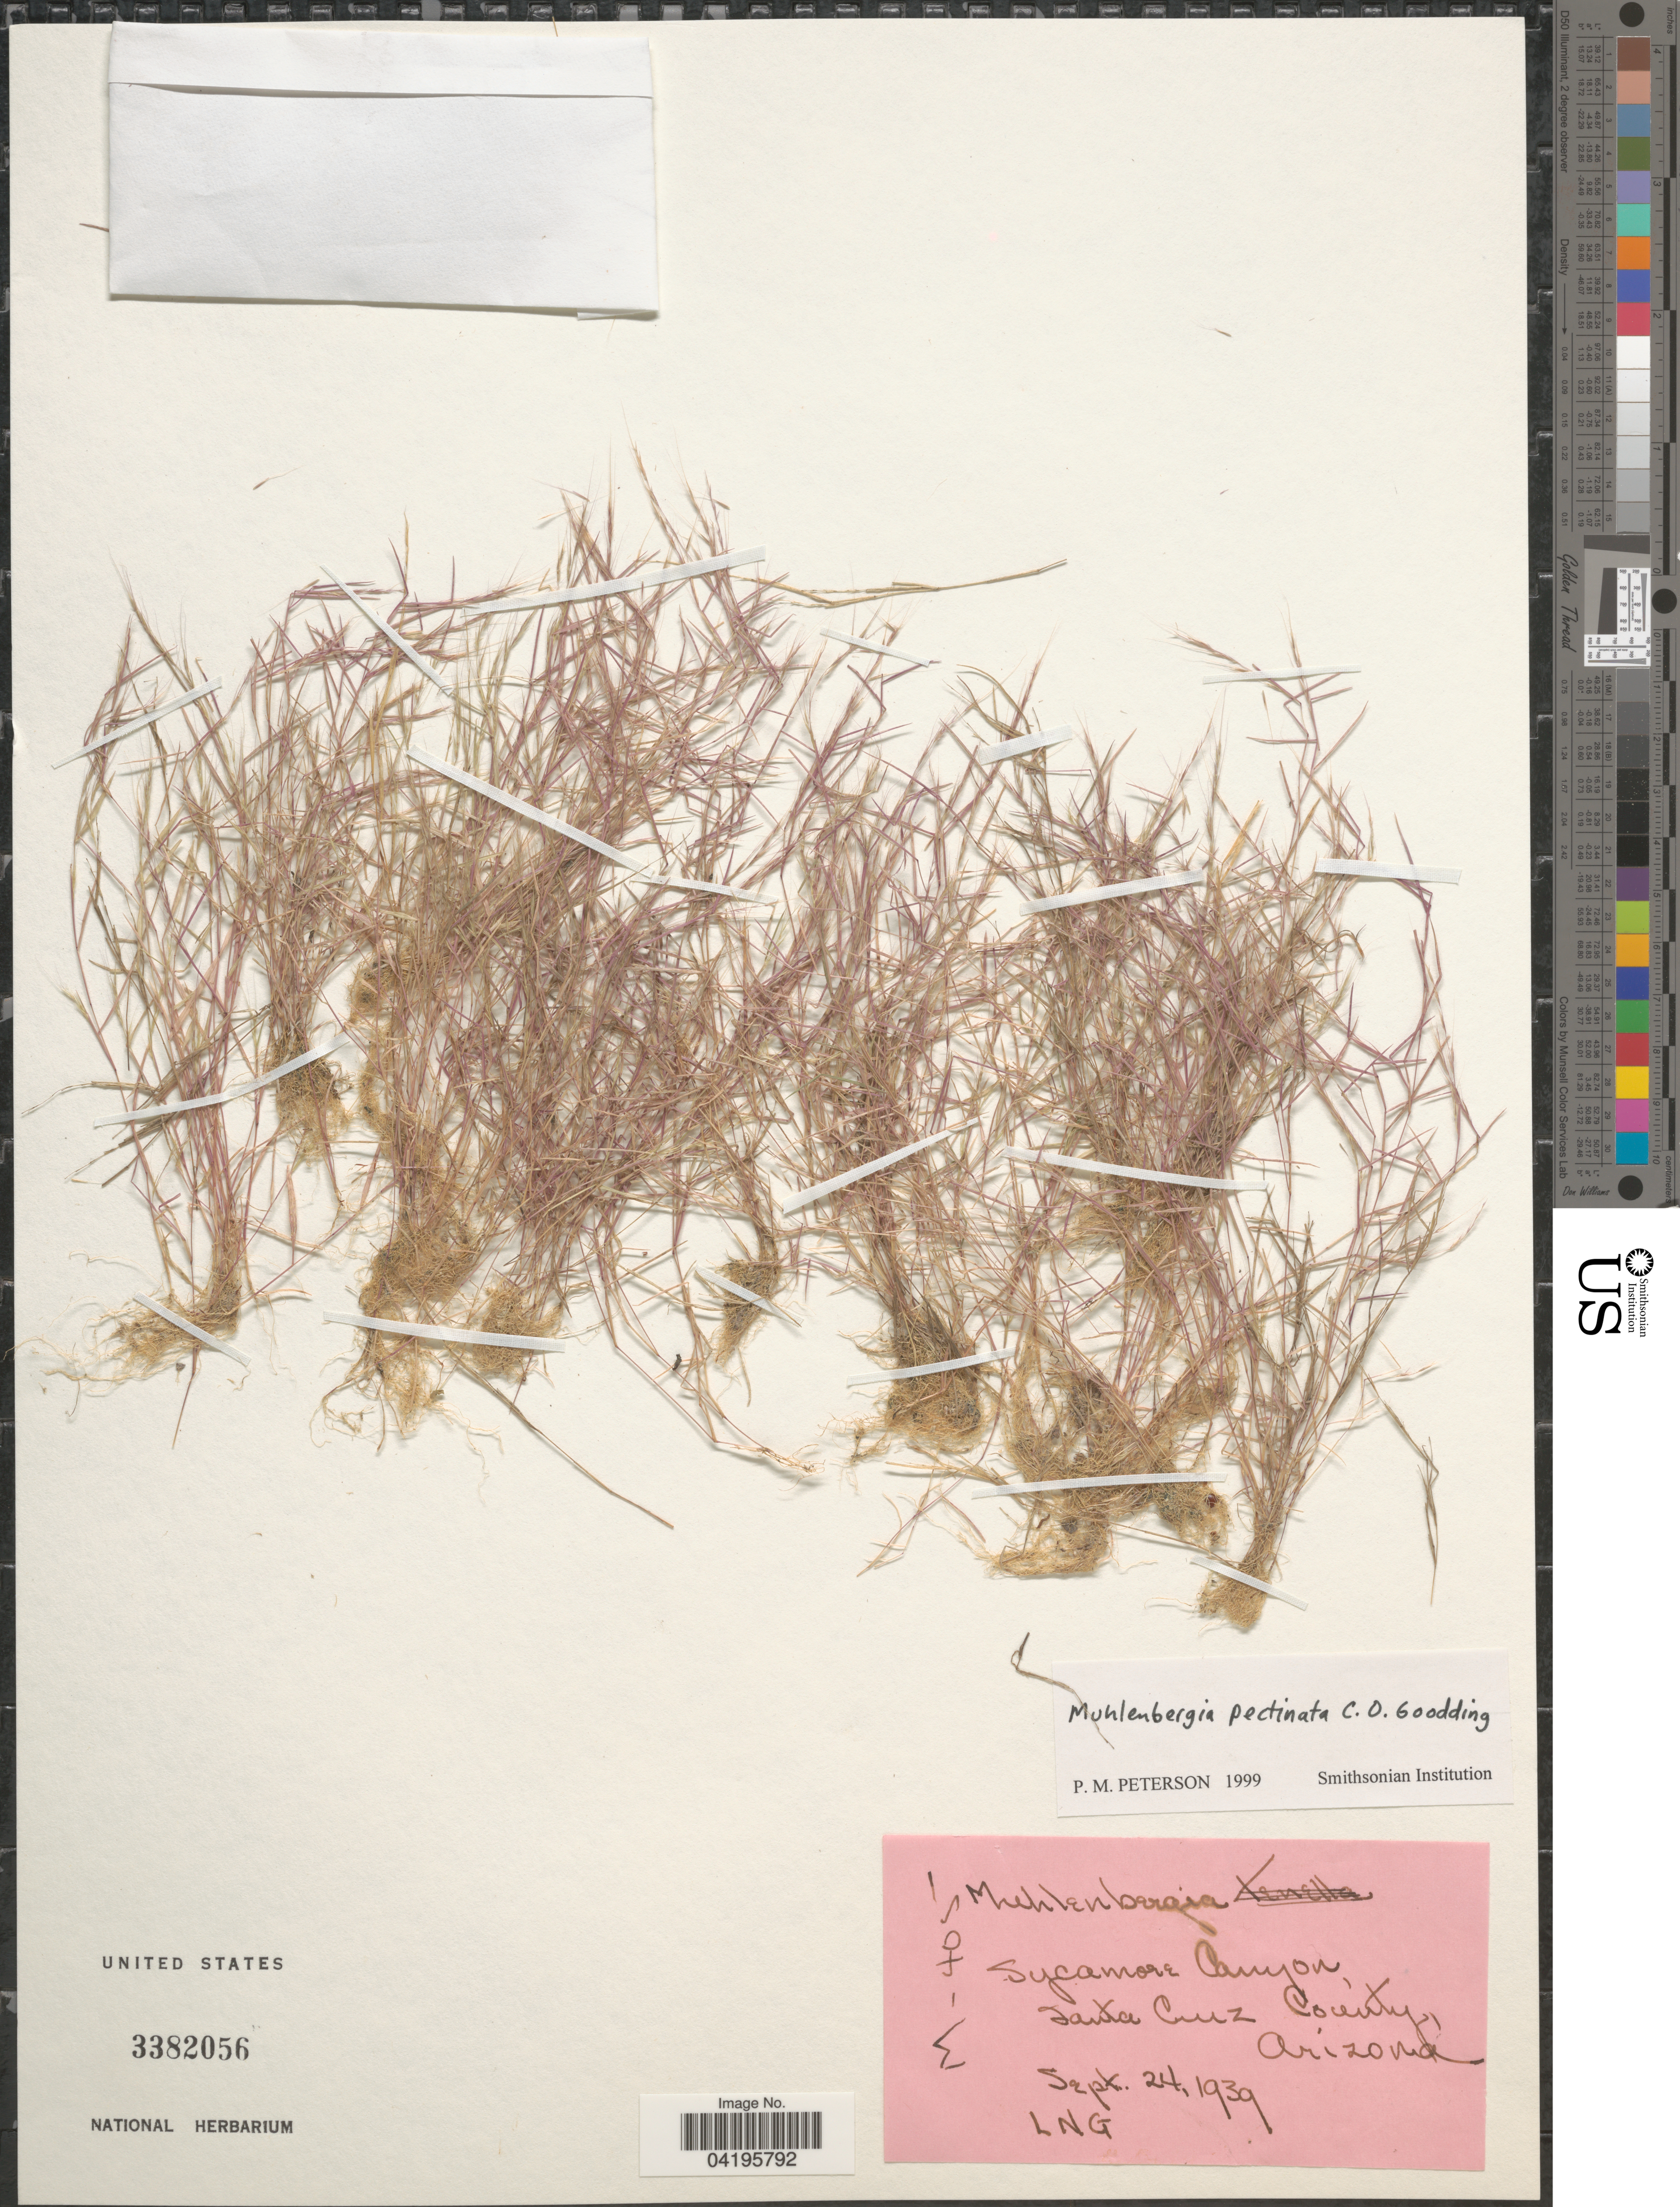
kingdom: Plantae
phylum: Tracheophyta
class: Liliopsida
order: Poales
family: Poaceae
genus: Muhlenbergia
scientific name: Muhlenbergia pectinata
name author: C.O. Goodd.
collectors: L. N. G.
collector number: M-405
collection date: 1939-09-24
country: United States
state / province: Arizona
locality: Sycamore Canyon, Santa Cruz County.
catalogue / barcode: US 3382056